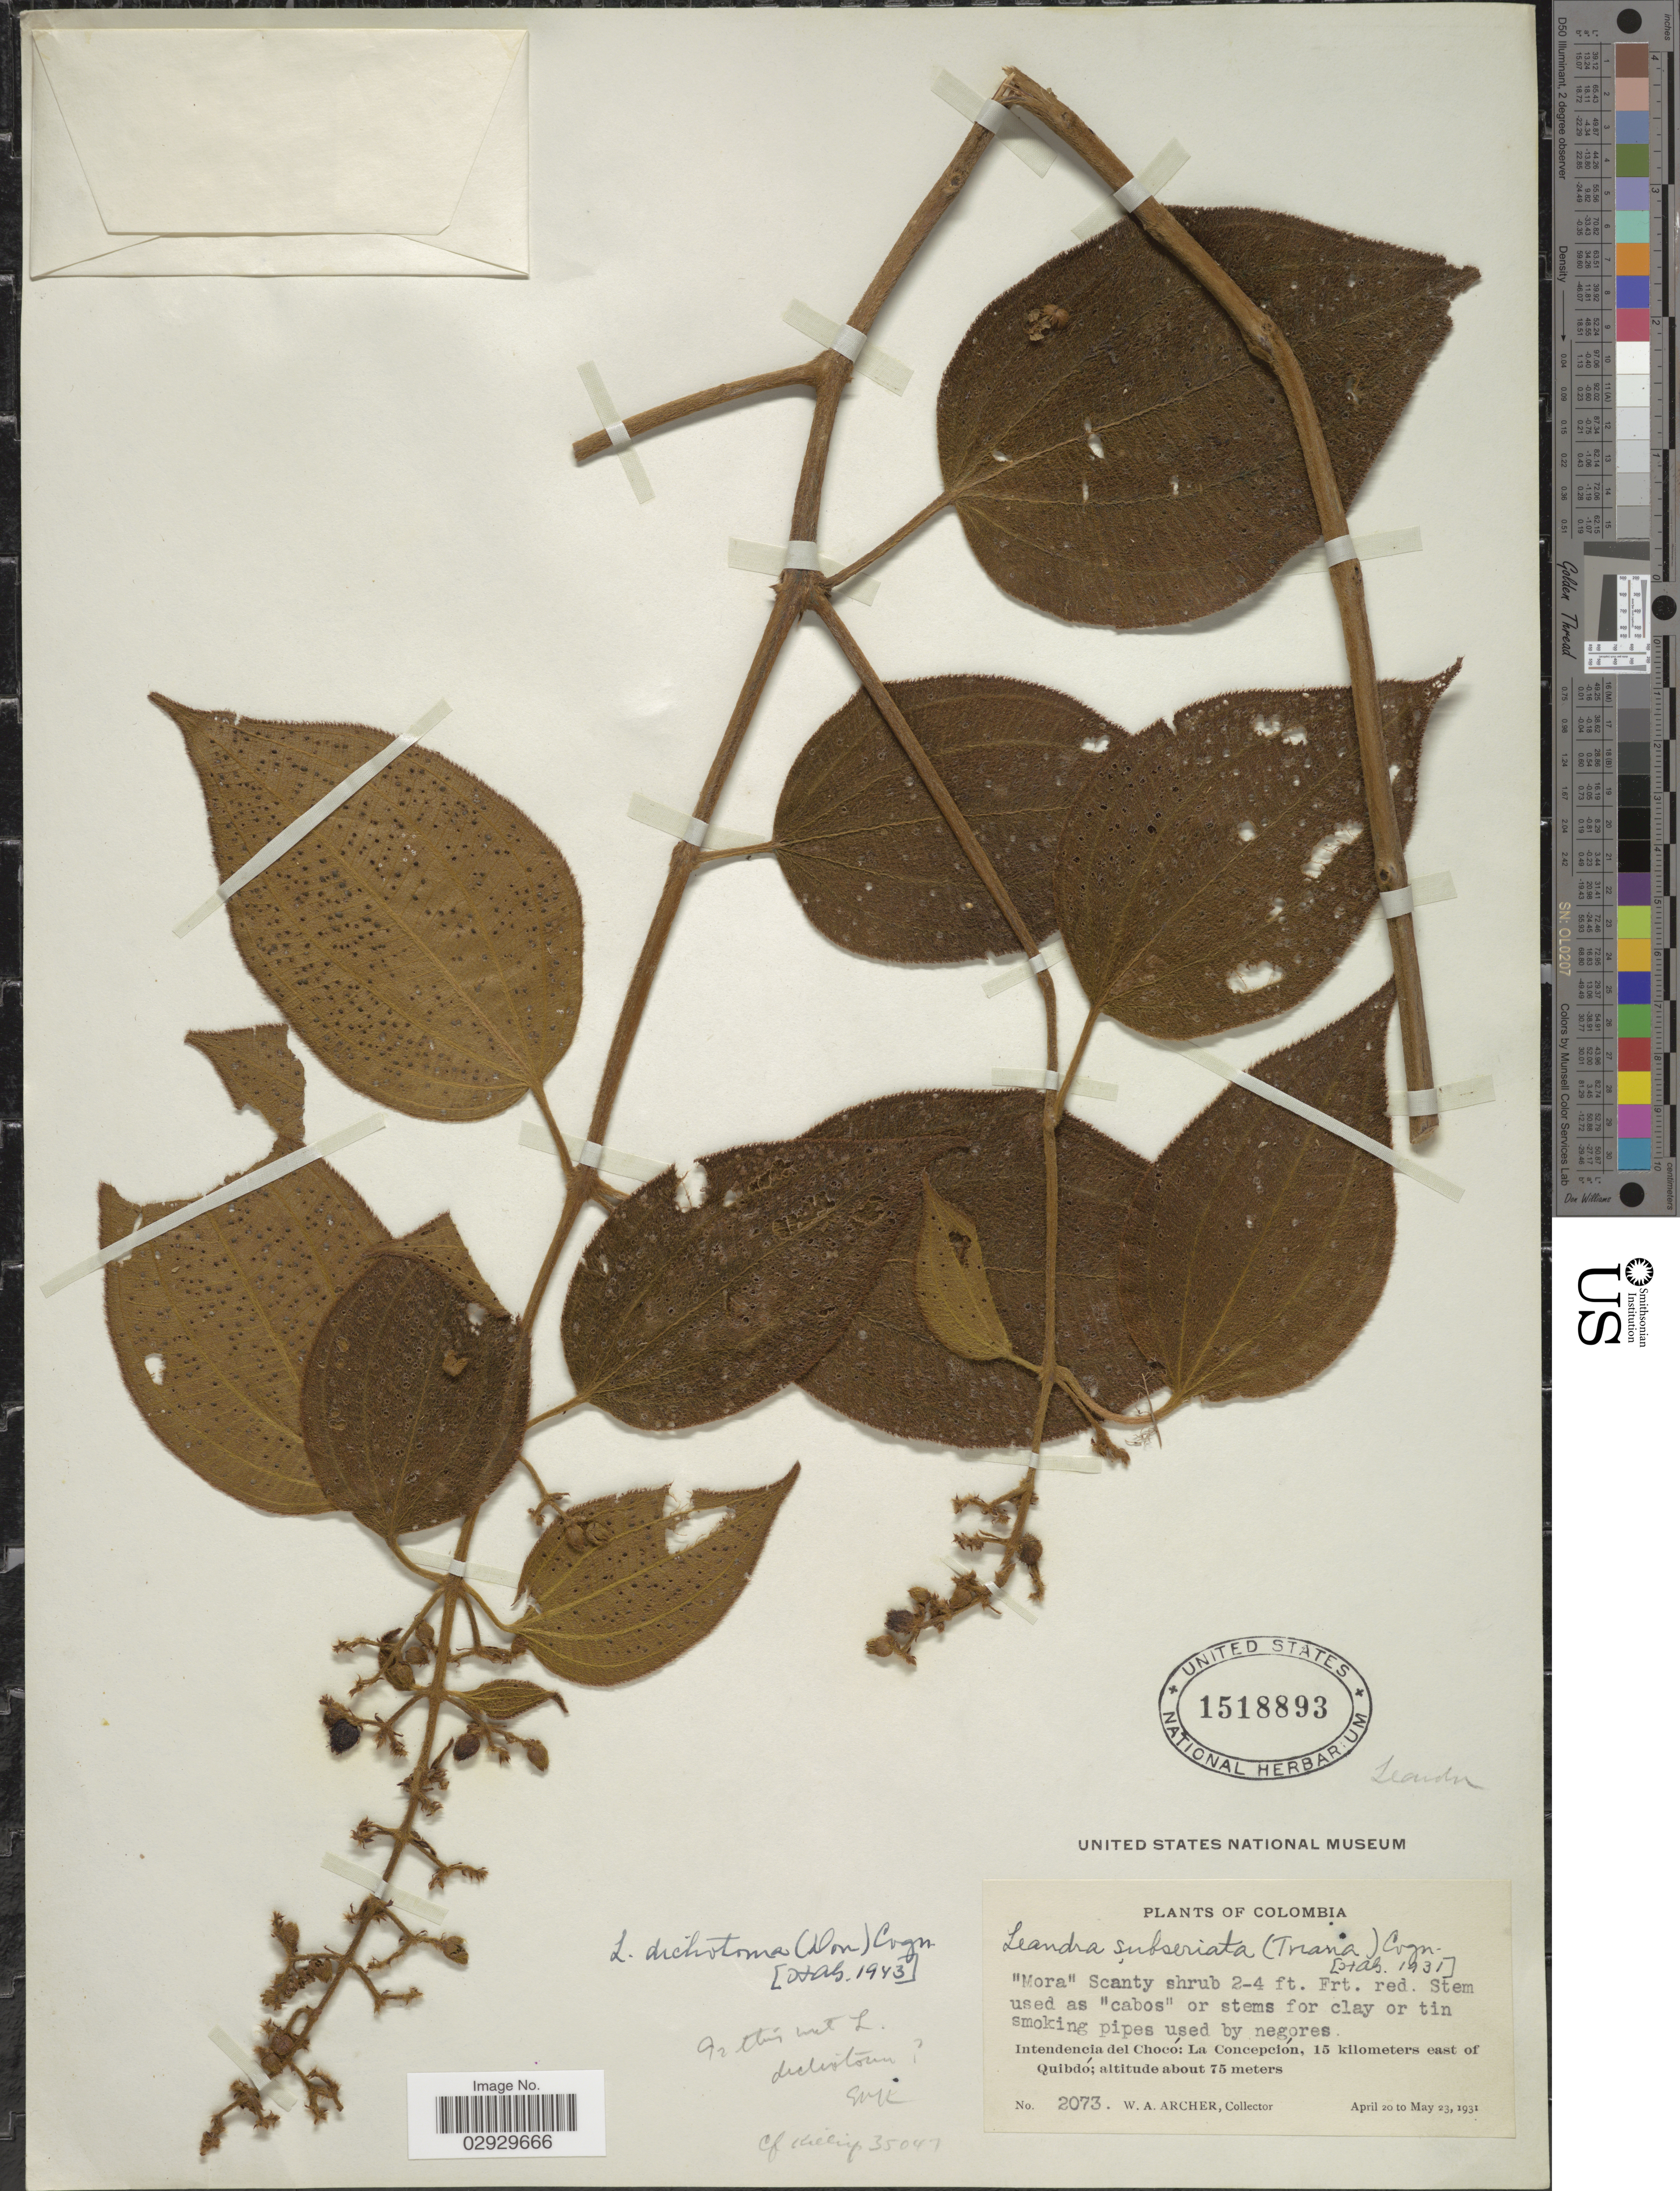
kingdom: Plantae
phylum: Tracheophyta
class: Magnoliopsida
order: Myrtales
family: Melastomataceae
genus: Leandra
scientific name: Leandra granatensis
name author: Gleason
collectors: W. Archer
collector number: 2073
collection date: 1931-04-20/1931-05-23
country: Colombia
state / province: Chocó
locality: Intendencia El Chocó: La Concepción, 15 kilometers east of Quibdó.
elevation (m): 75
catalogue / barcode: US 1518893